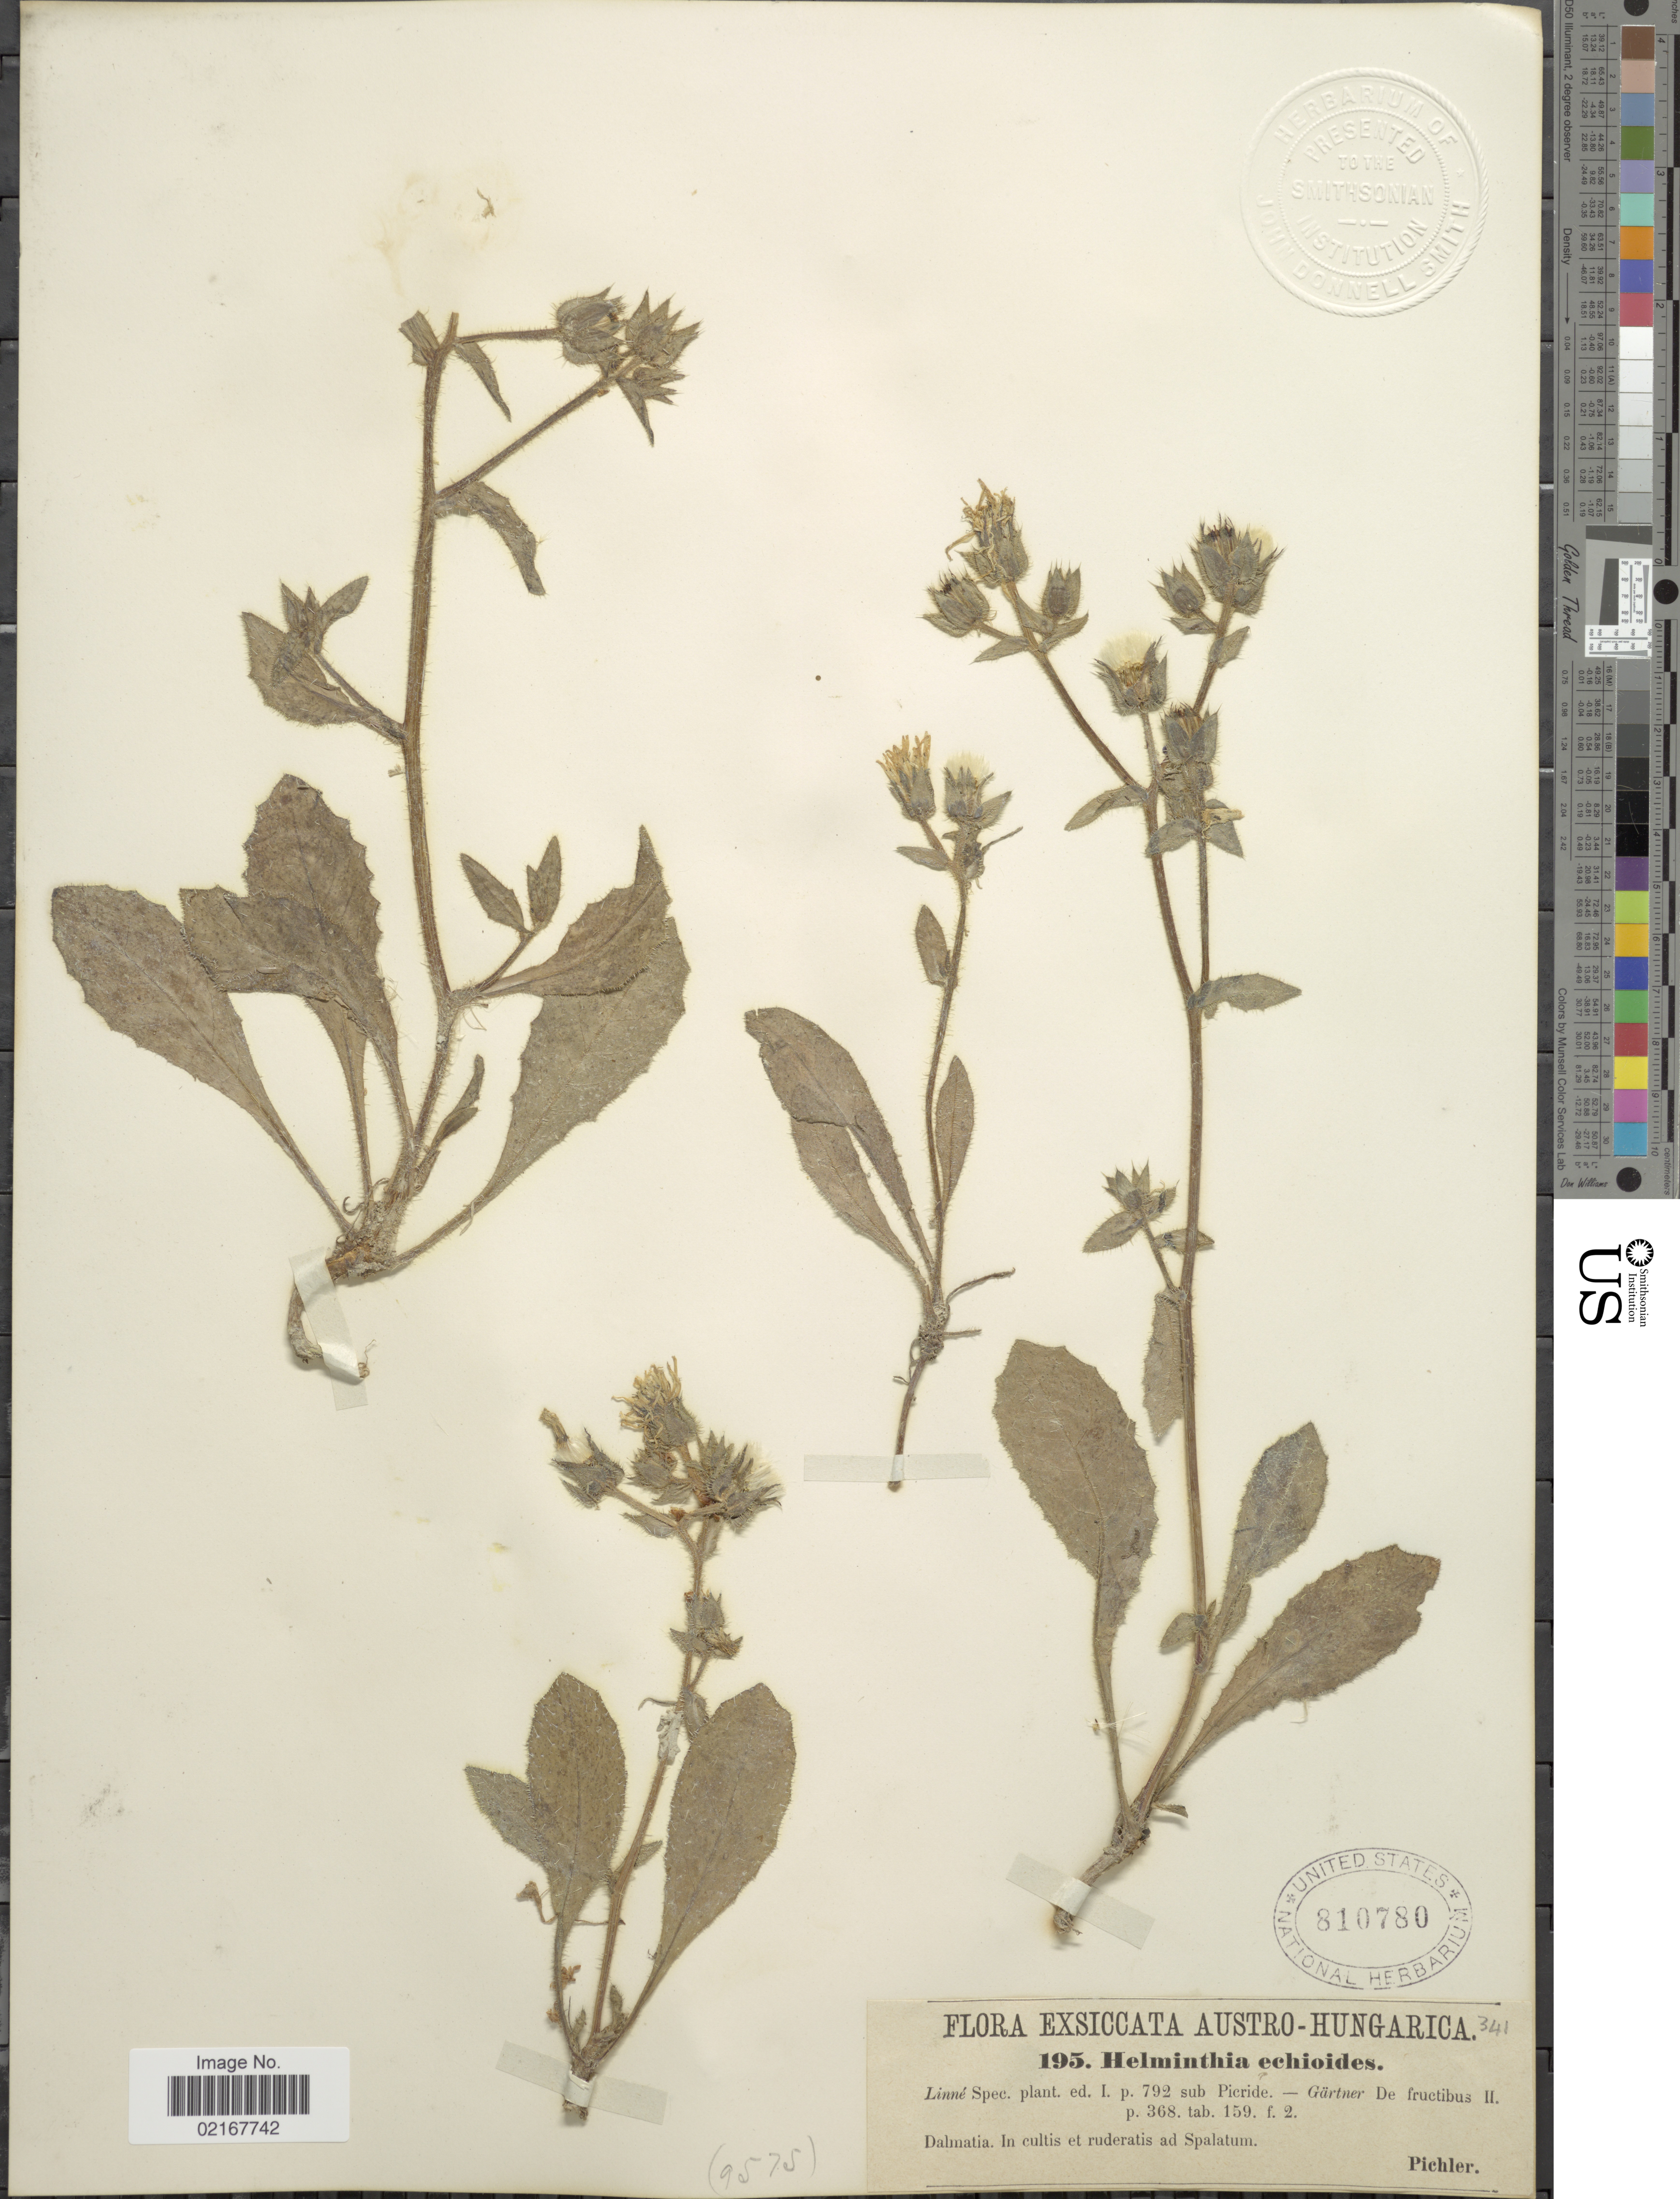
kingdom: Plantae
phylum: Tracheophyta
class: Magnoliopsida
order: Asterales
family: Asteraceae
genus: Helminthotheca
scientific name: Helminthotheca echioides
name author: (L.) Holub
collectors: Pichler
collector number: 195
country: Hungary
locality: Austro-Hungarica, Dalmatia, ad Spalatum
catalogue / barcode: US 810780